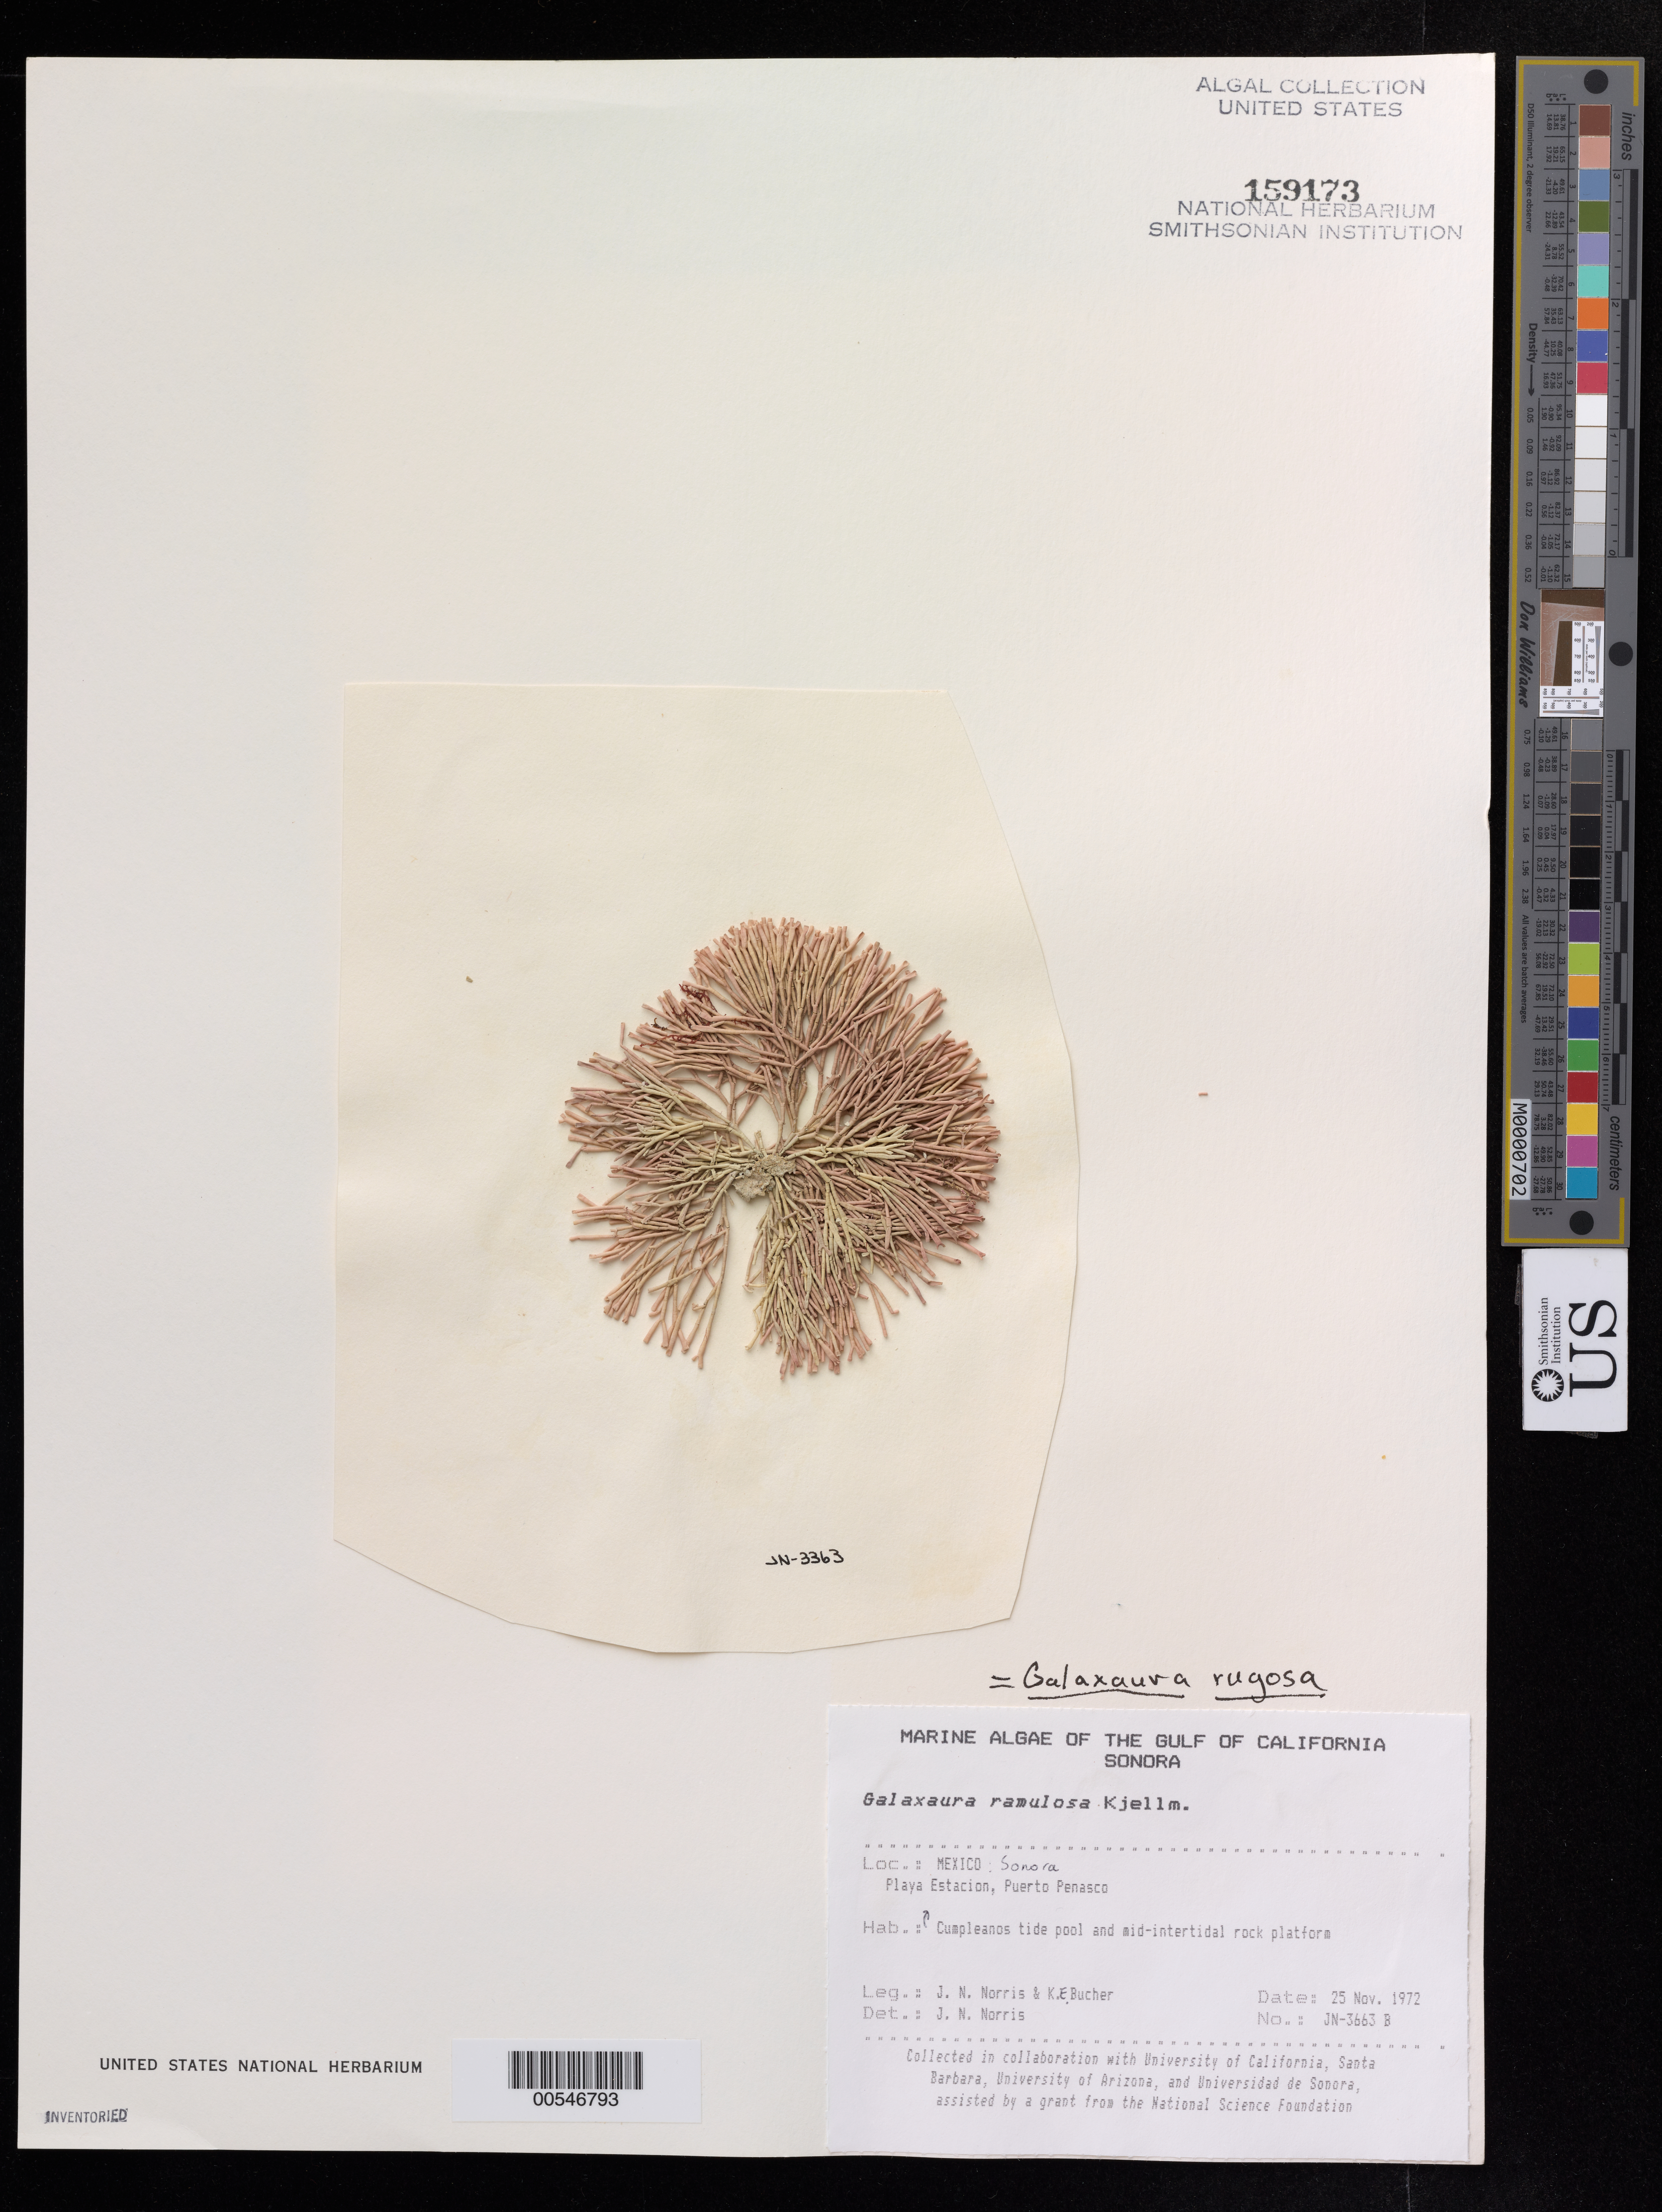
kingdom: Plantae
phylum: Rhodophyta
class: Florideophyceae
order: Nemaliales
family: Galaxauraceae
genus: Galaxaura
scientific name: Galaxaura rugosa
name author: (Ellis & Sol.) J.V.Lamouroux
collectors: J. N. Norris & K. E. Bucher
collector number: JN-3663b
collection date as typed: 25 Nov 1972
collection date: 1972-11-25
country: Mexico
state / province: Sonora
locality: Playa Estacion, Puerto Penasco, Cumpleanos tide pool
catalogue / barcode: US 159173